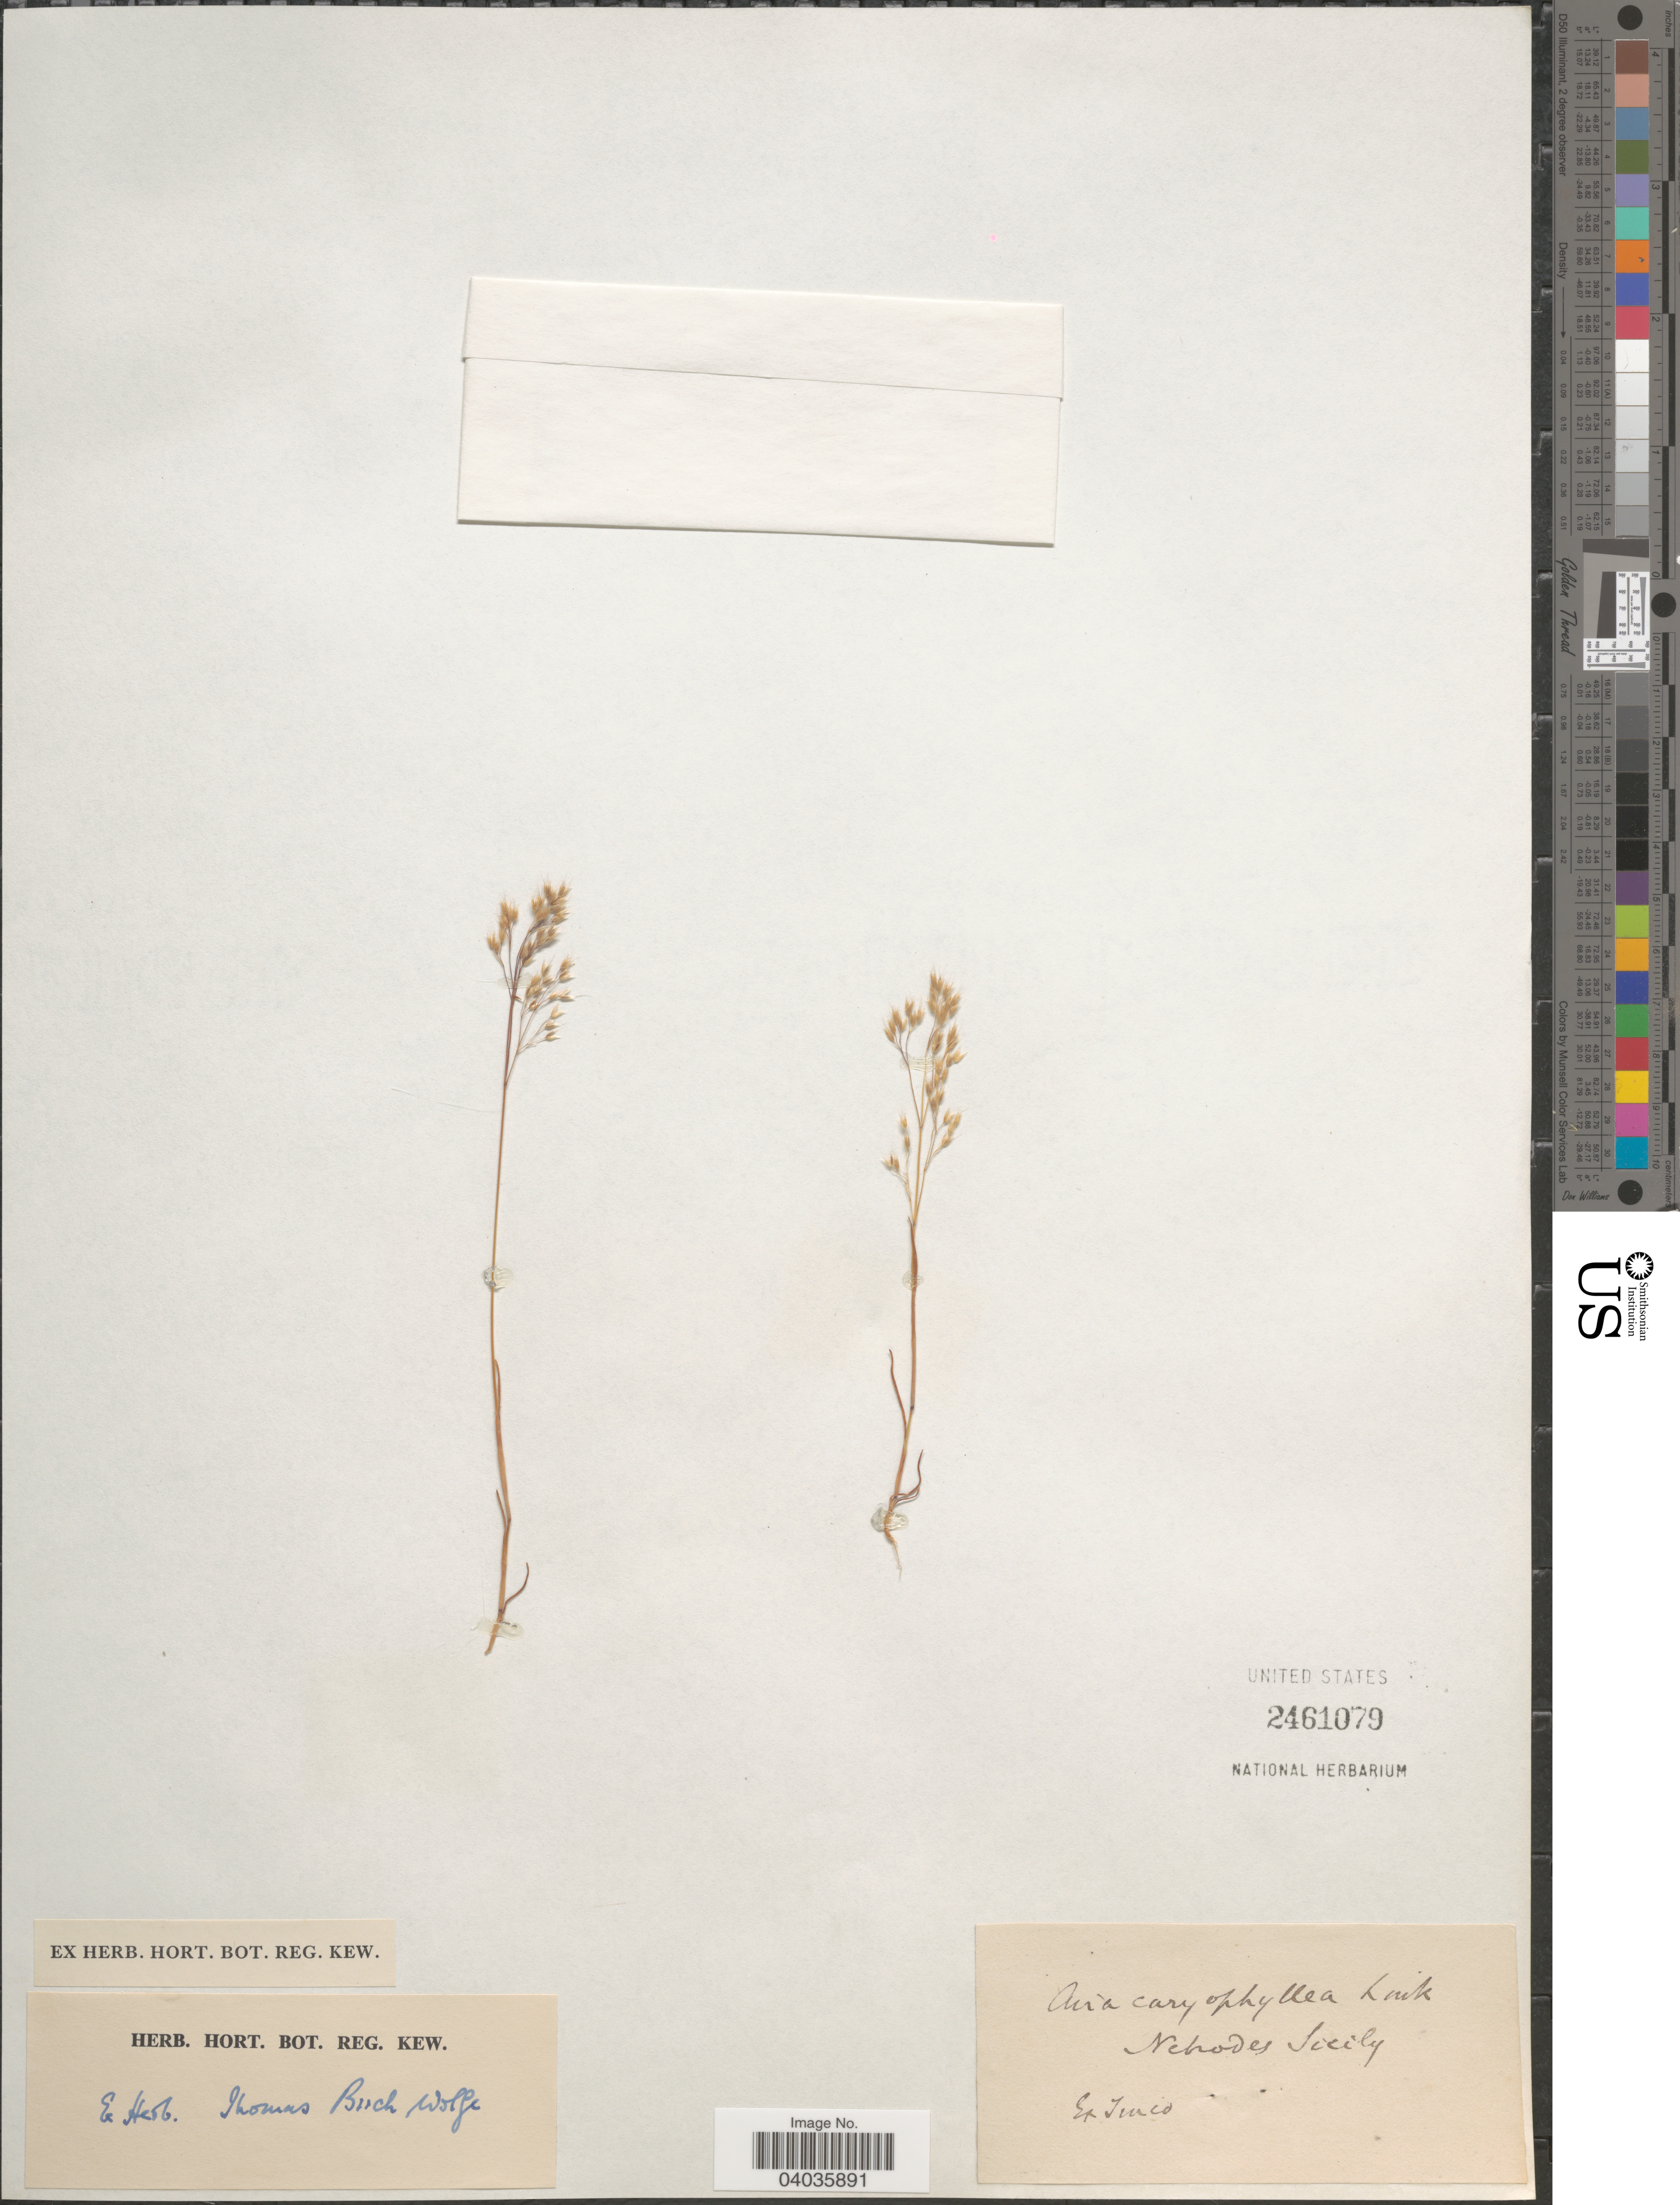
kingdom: Plantae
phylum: Tracheophyta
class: Liliopsida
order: Poales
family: Poaceae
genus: Aira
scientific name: Aira caryophyllea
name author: L.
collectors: Ex herb. Thomas Birch Wolfe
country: Italy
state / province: Siciliana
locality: Nebrodes Sicily.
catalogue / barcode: US 2461079